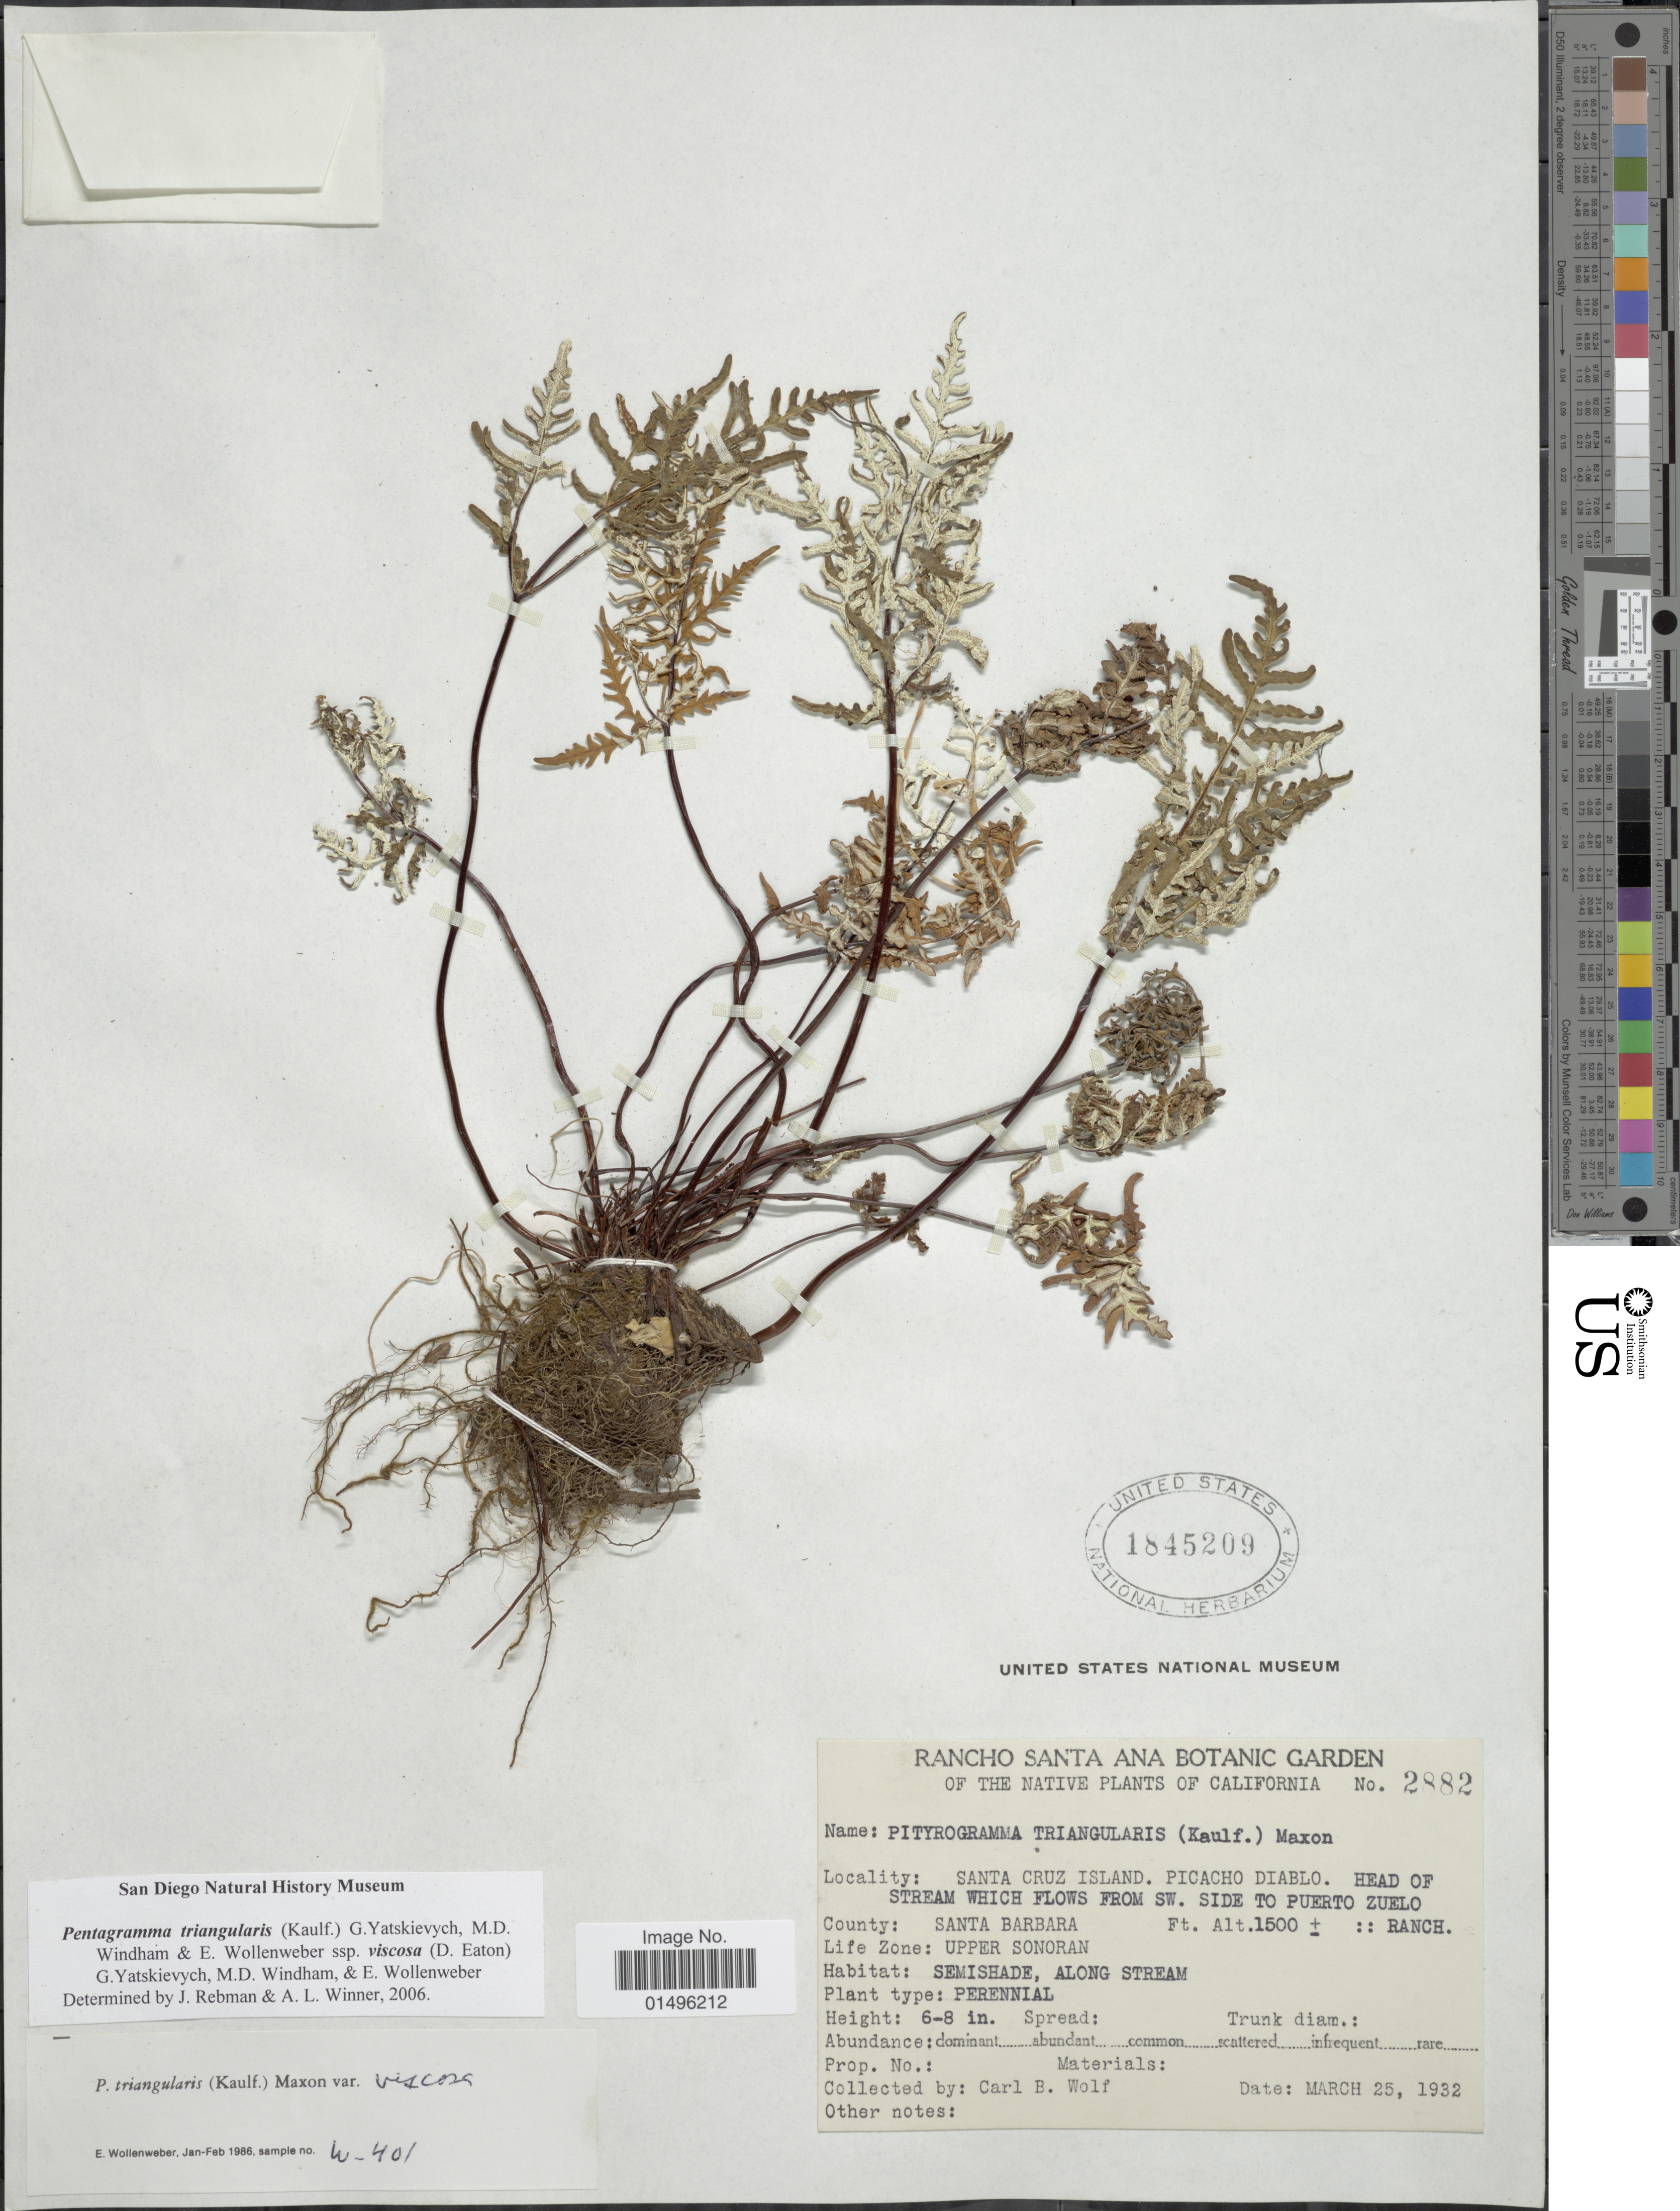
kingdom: Plantae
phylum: Tracheophyta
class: Polypodiopsida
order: Polypodiales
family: Pteridaceae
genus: Pentagramma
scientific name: Pentagramma viscosa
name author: (Nutt. ex D.C. Eaton) Schuettp. & Windham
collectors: C. B. Wolf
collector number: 2882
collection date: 1932-03-25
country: United States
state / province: California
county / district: Santa Barbara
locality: California, Santa Cruz Island, Picacho Diablo. Head of stream which flows drom SW. Side to Puerto Zuelo Ranch, Santa Barbara. Upper Sonoran.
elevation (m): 457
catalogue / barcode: US 1845209